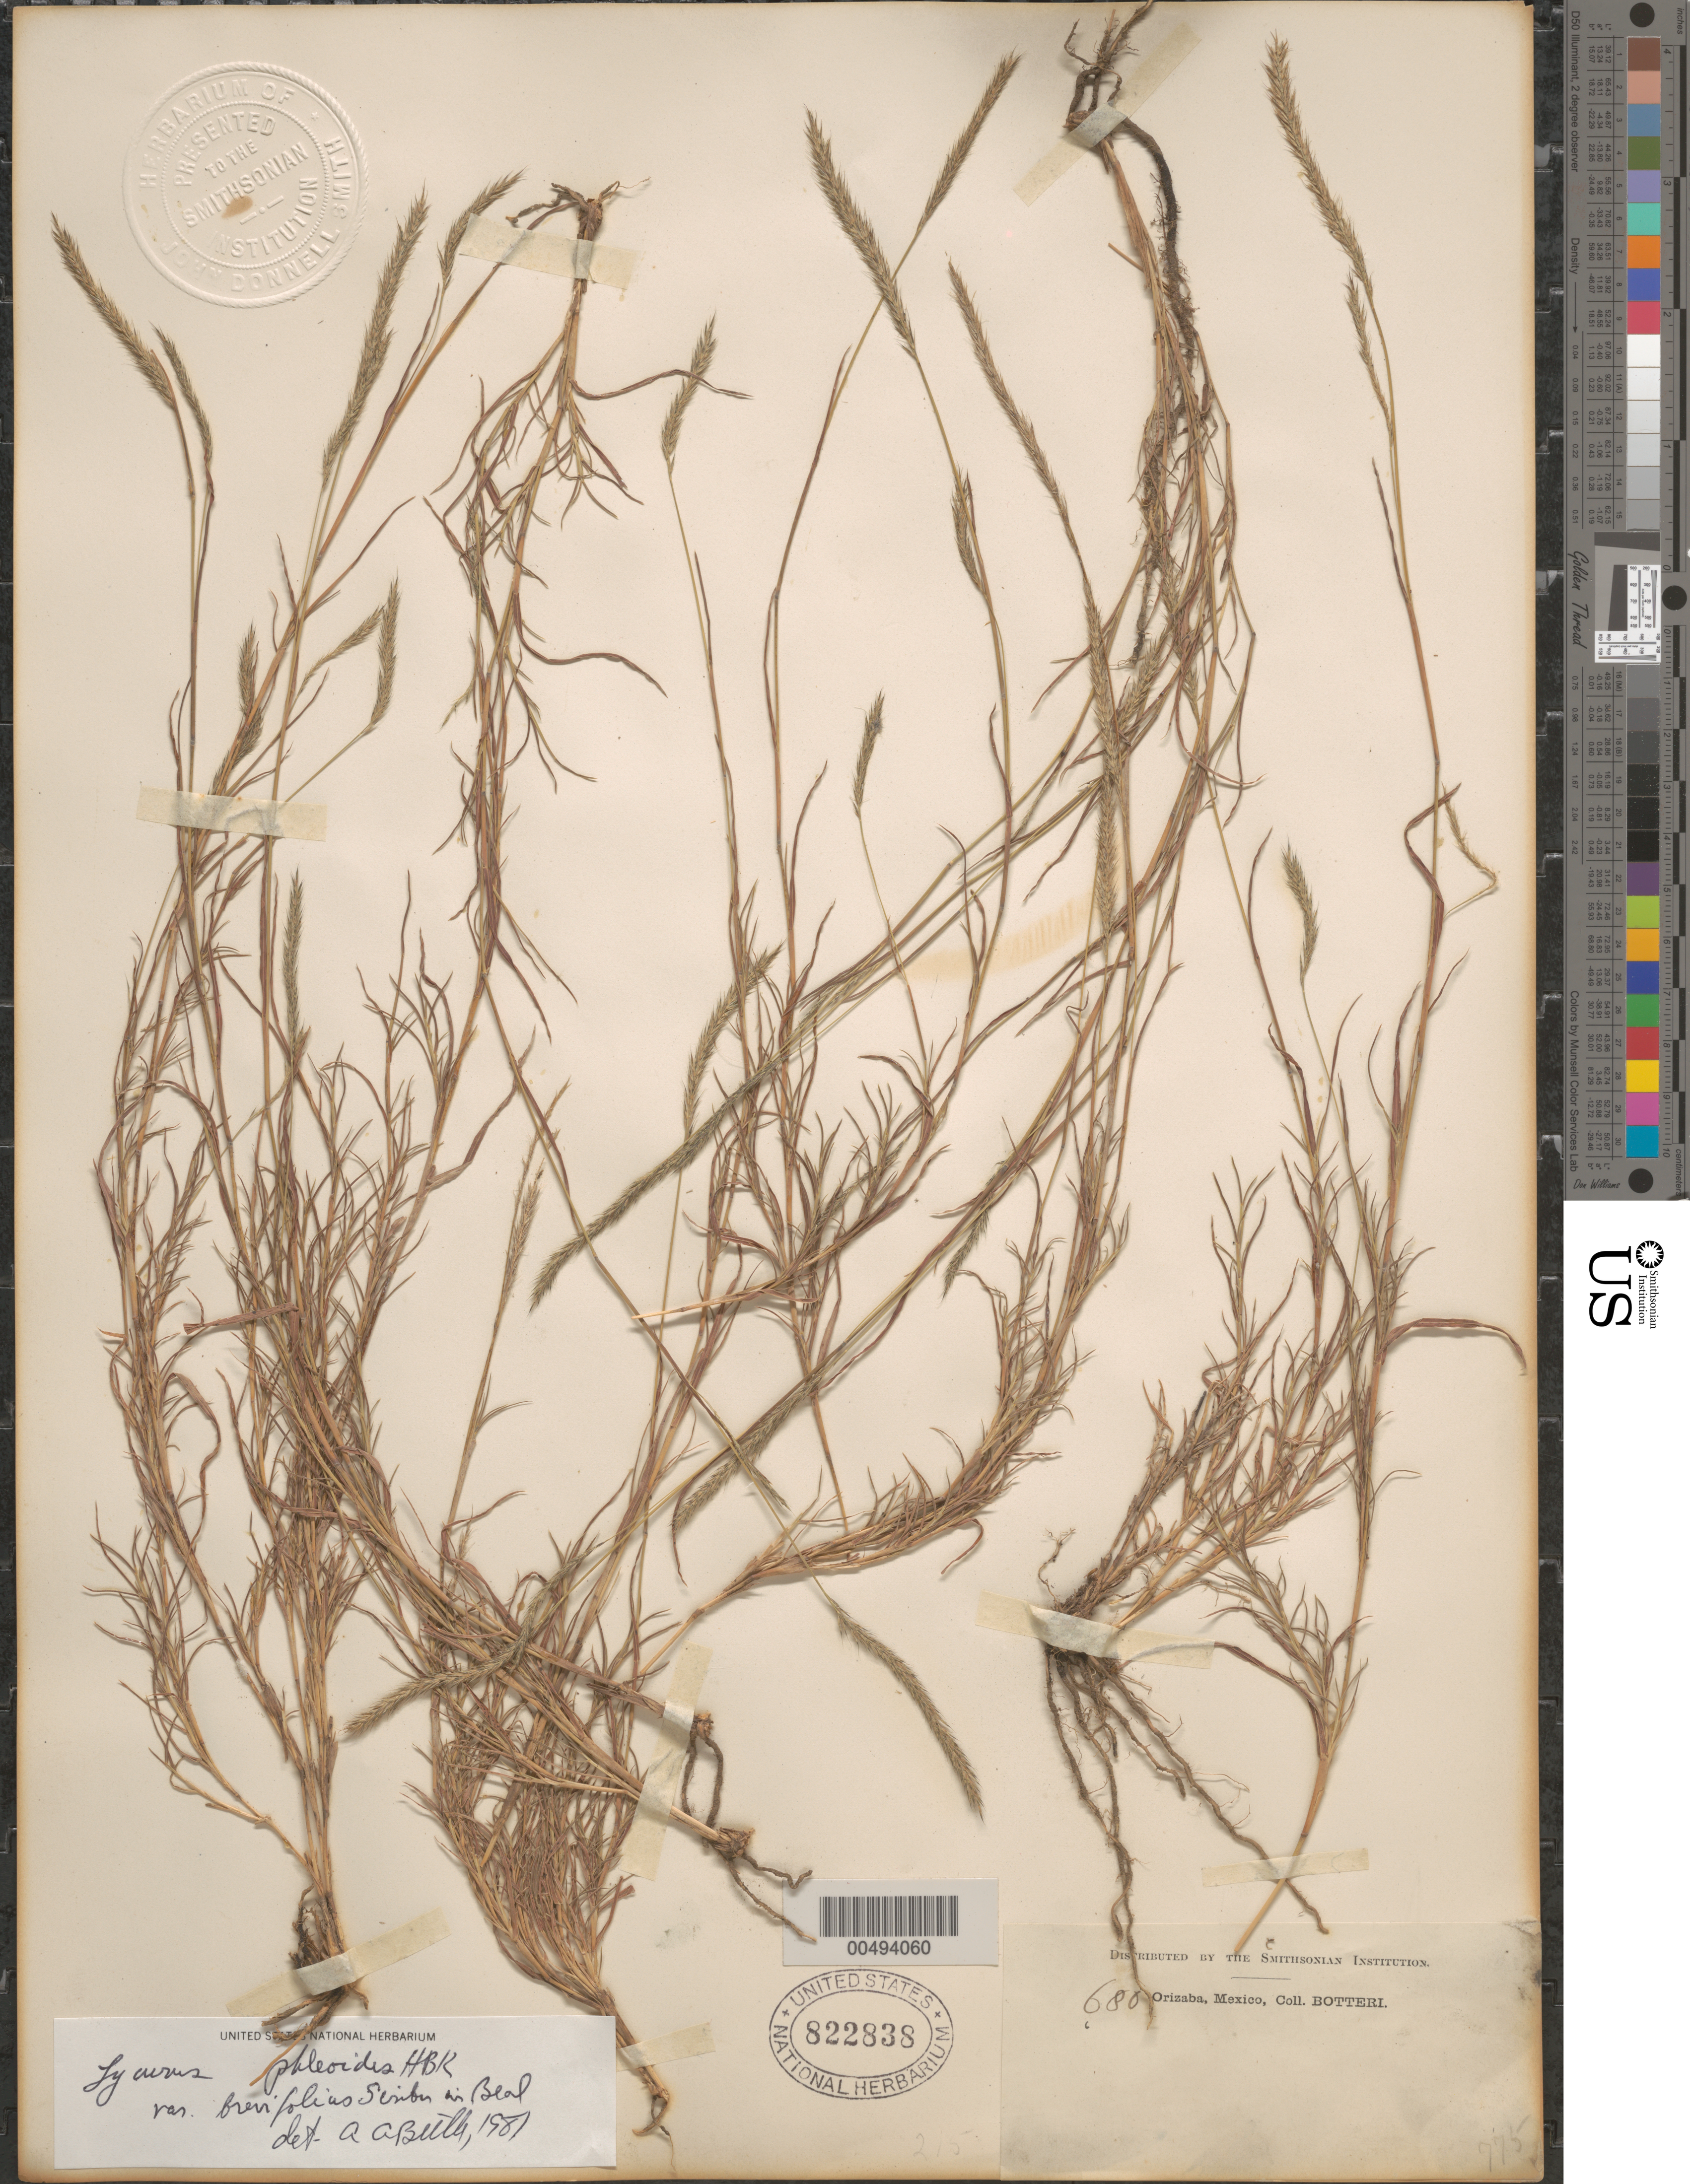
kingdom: Plantae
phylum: Tracheophyta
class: Liliopsida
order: Poales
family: Poaceae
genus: Lycurus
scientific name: Lycurus phleoides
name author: Kunth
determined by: Beetle, Alan A.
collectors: -. Botteri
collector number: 680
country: Mexico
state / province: Veracruz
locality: Orizaba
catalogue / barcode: US 822838